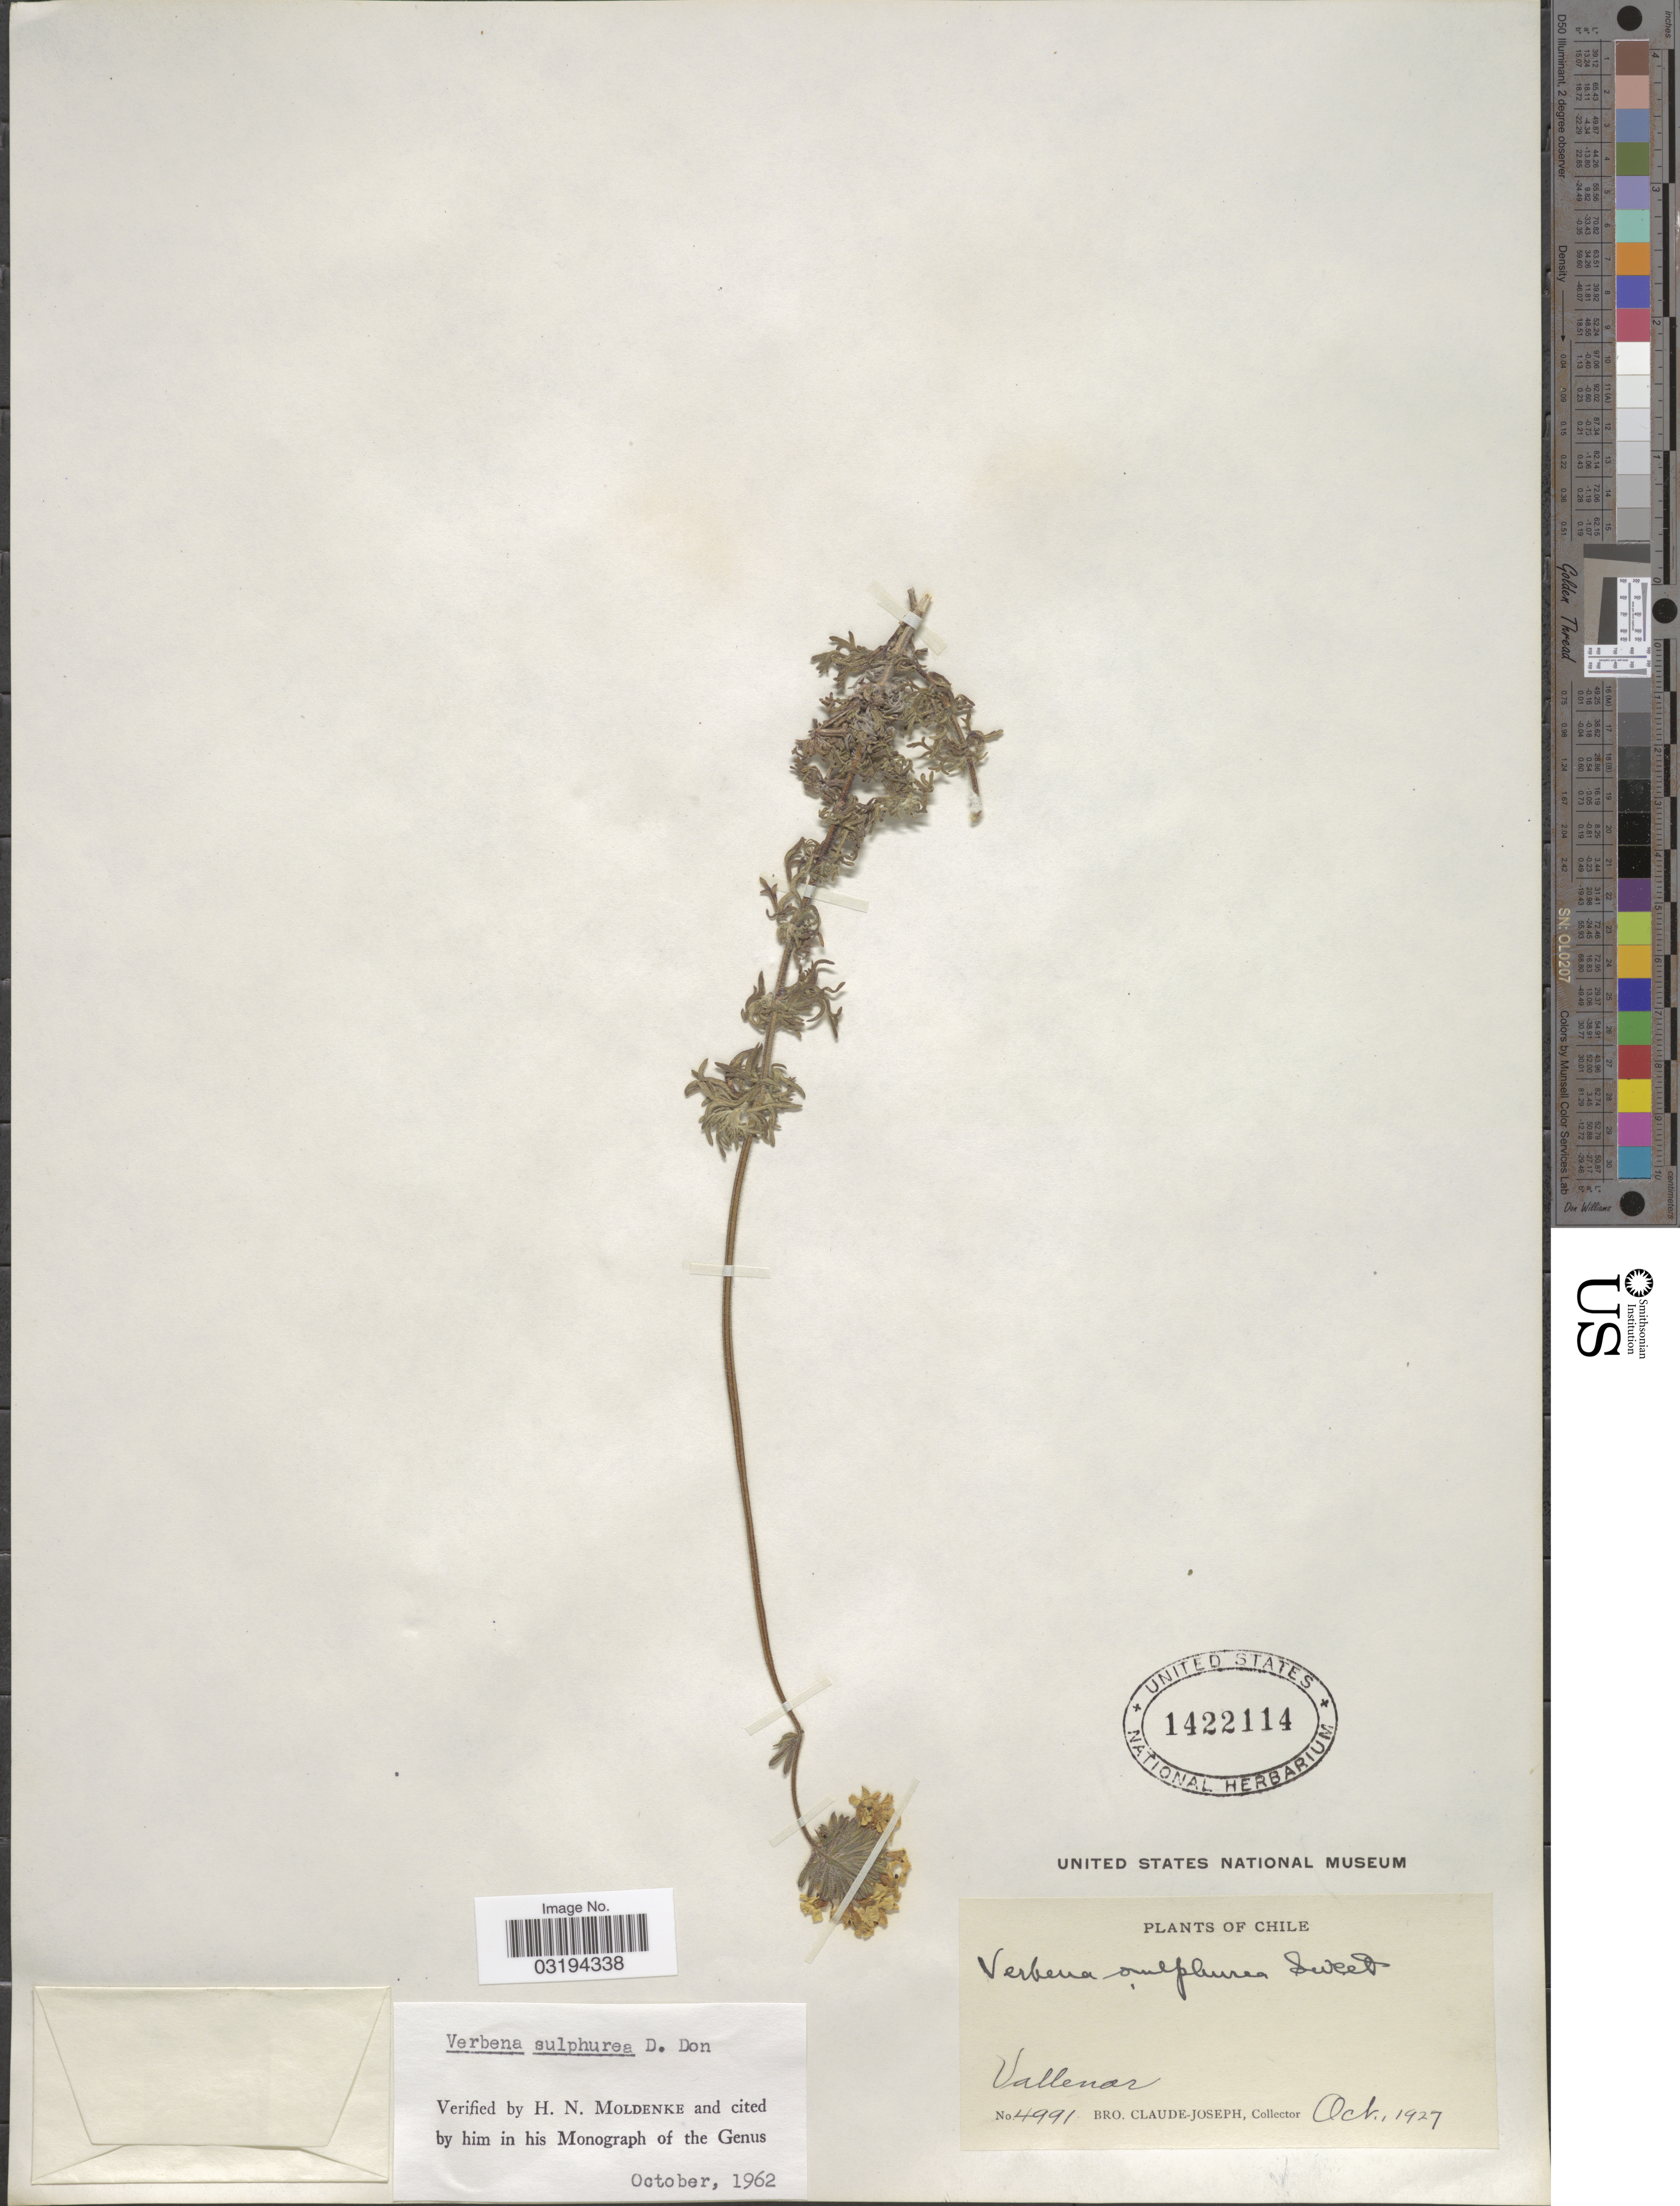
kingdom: Plantae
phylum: Tracheophyta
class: Magnoliopsida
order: Lamiales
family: Verbenaceae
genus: Verbena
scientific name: Verbena sulphurea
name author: D. Don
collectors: Bro. Claude-Joseph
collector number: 4991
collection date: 1927-10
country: Chile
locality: Vallenar.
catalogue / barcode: US 1422114